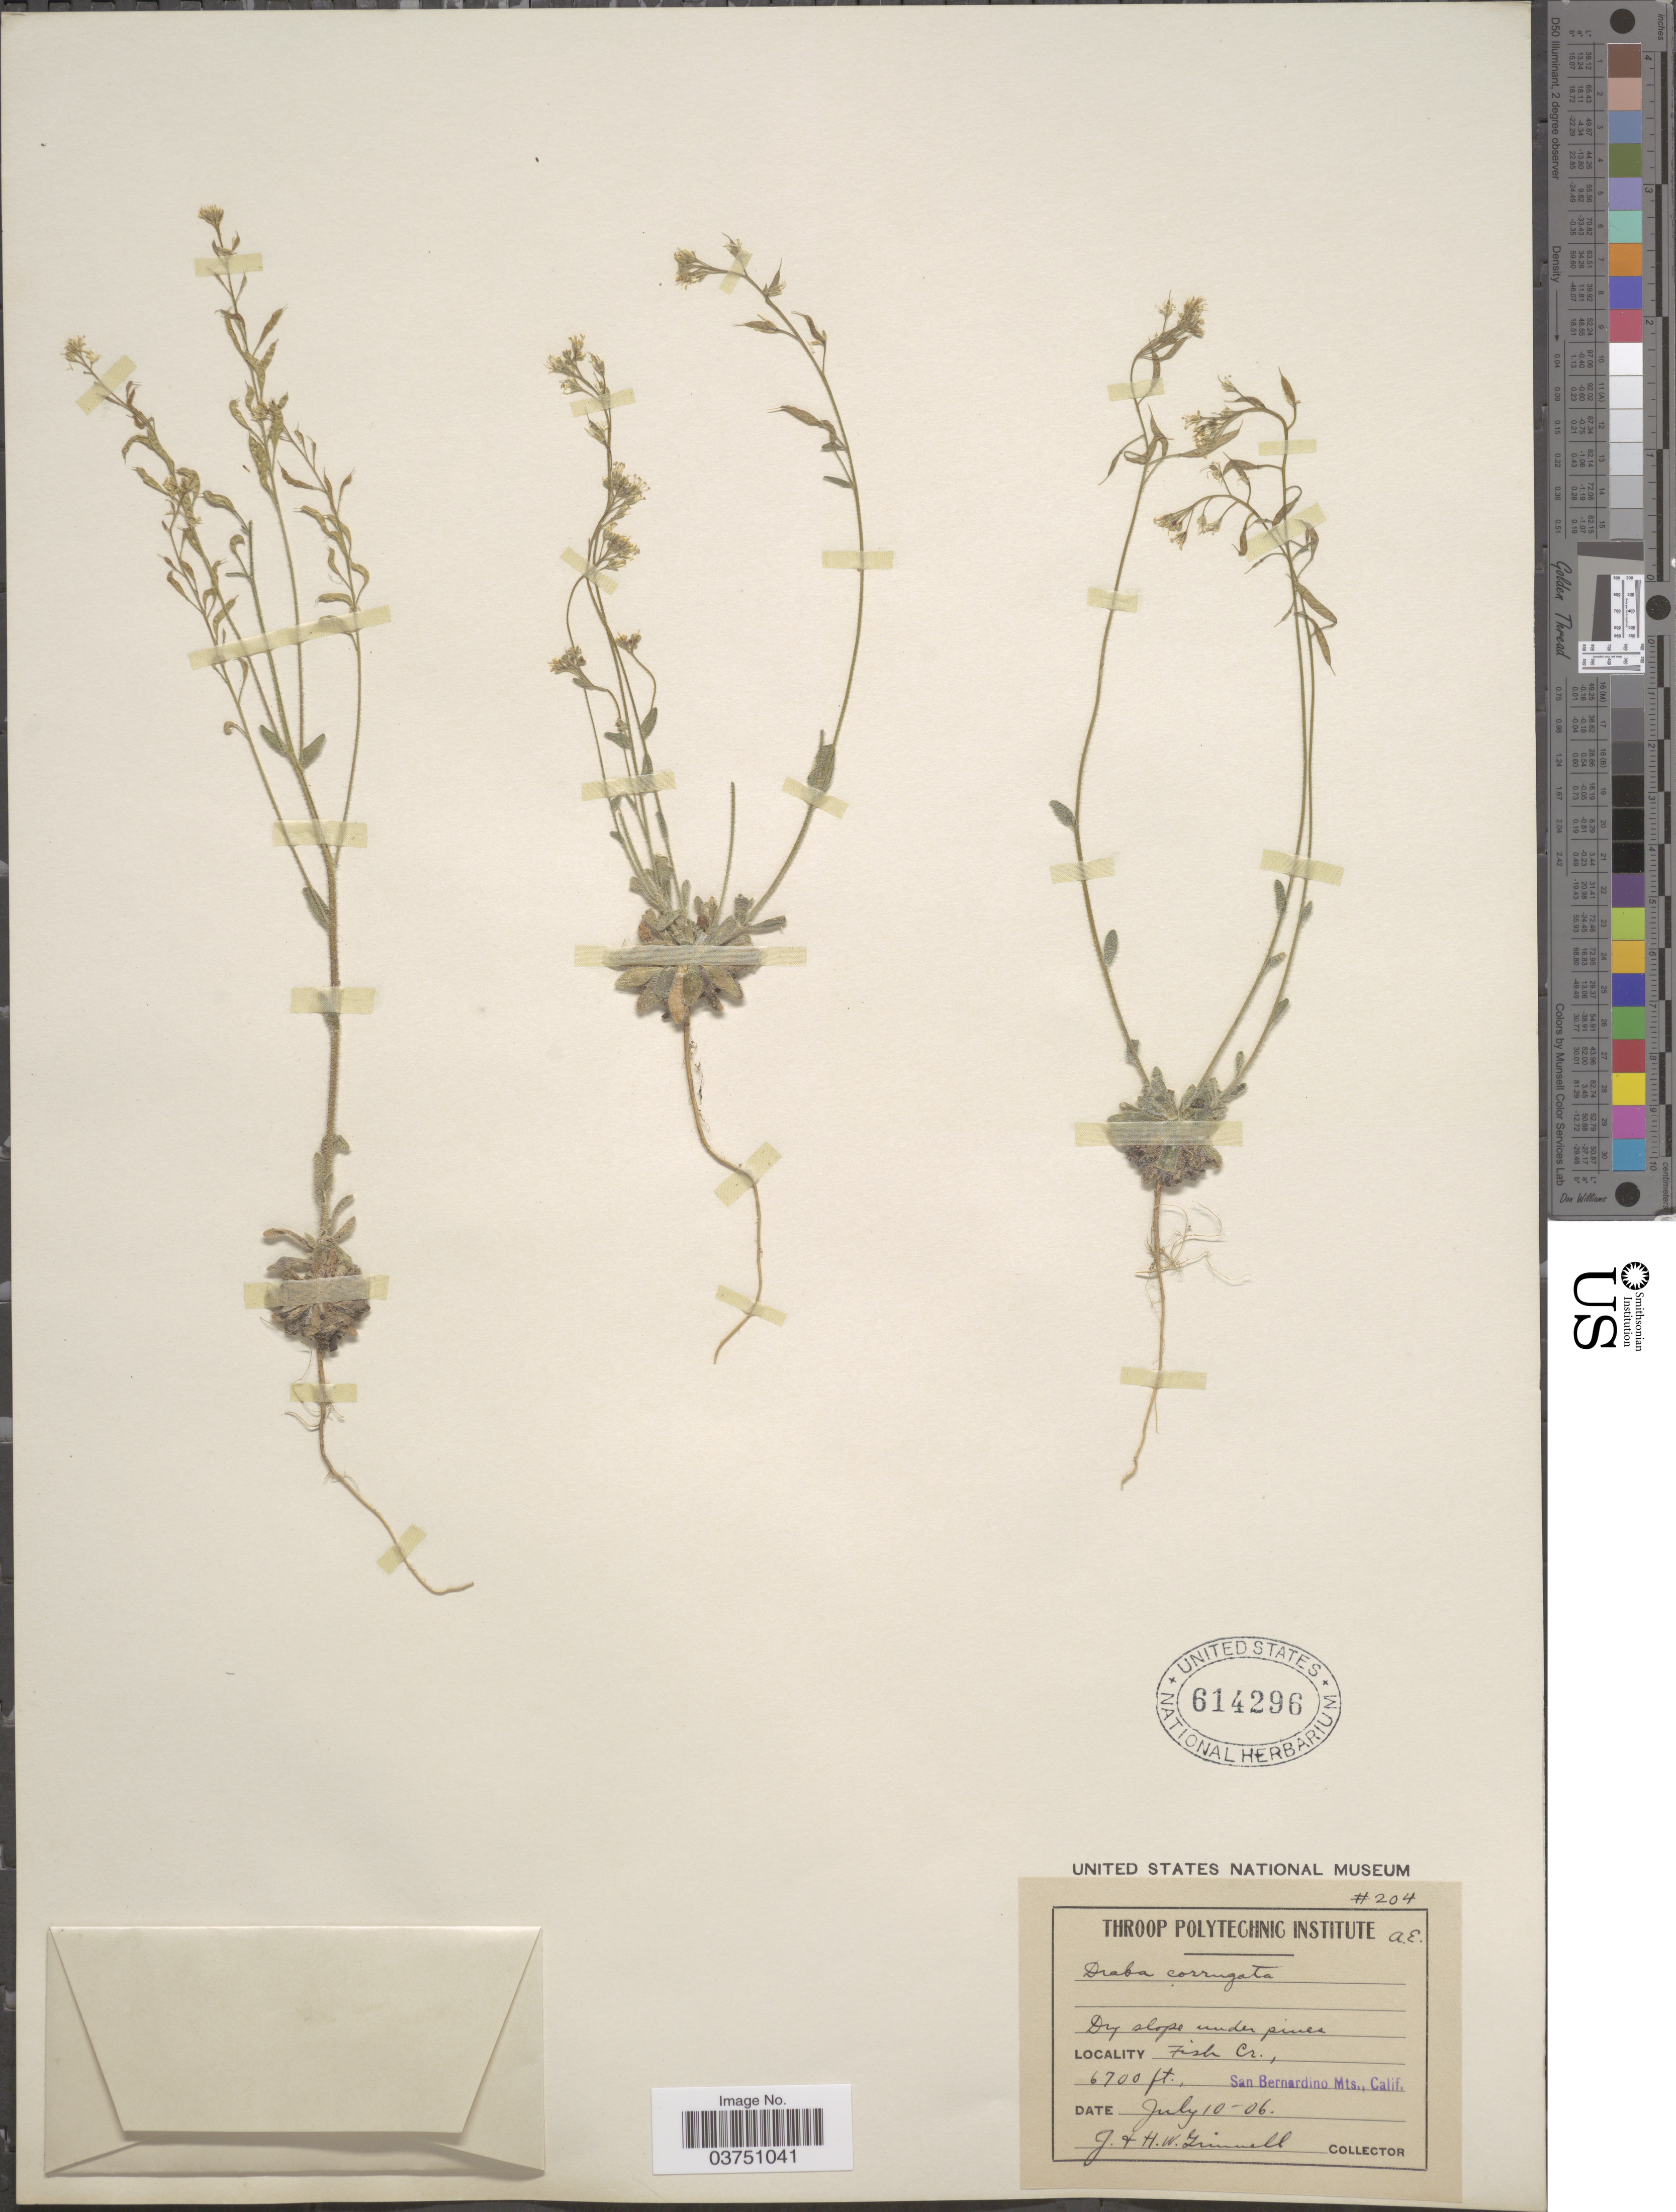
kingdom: Plantae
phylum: Tracheophyta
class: Magnoliopsida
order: Brassicales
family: Brassicaceae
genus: Draba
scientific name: Draba corrugata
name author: S. Watson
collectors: J. Grinnell & H. Grinnell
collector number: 204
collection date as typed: Transcribed d/m/y: 10/7/6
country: United States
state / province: California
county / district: San Bernardino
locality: Fish Cr., San Bernardino Mts.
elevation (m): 2042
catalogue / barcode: US 614296